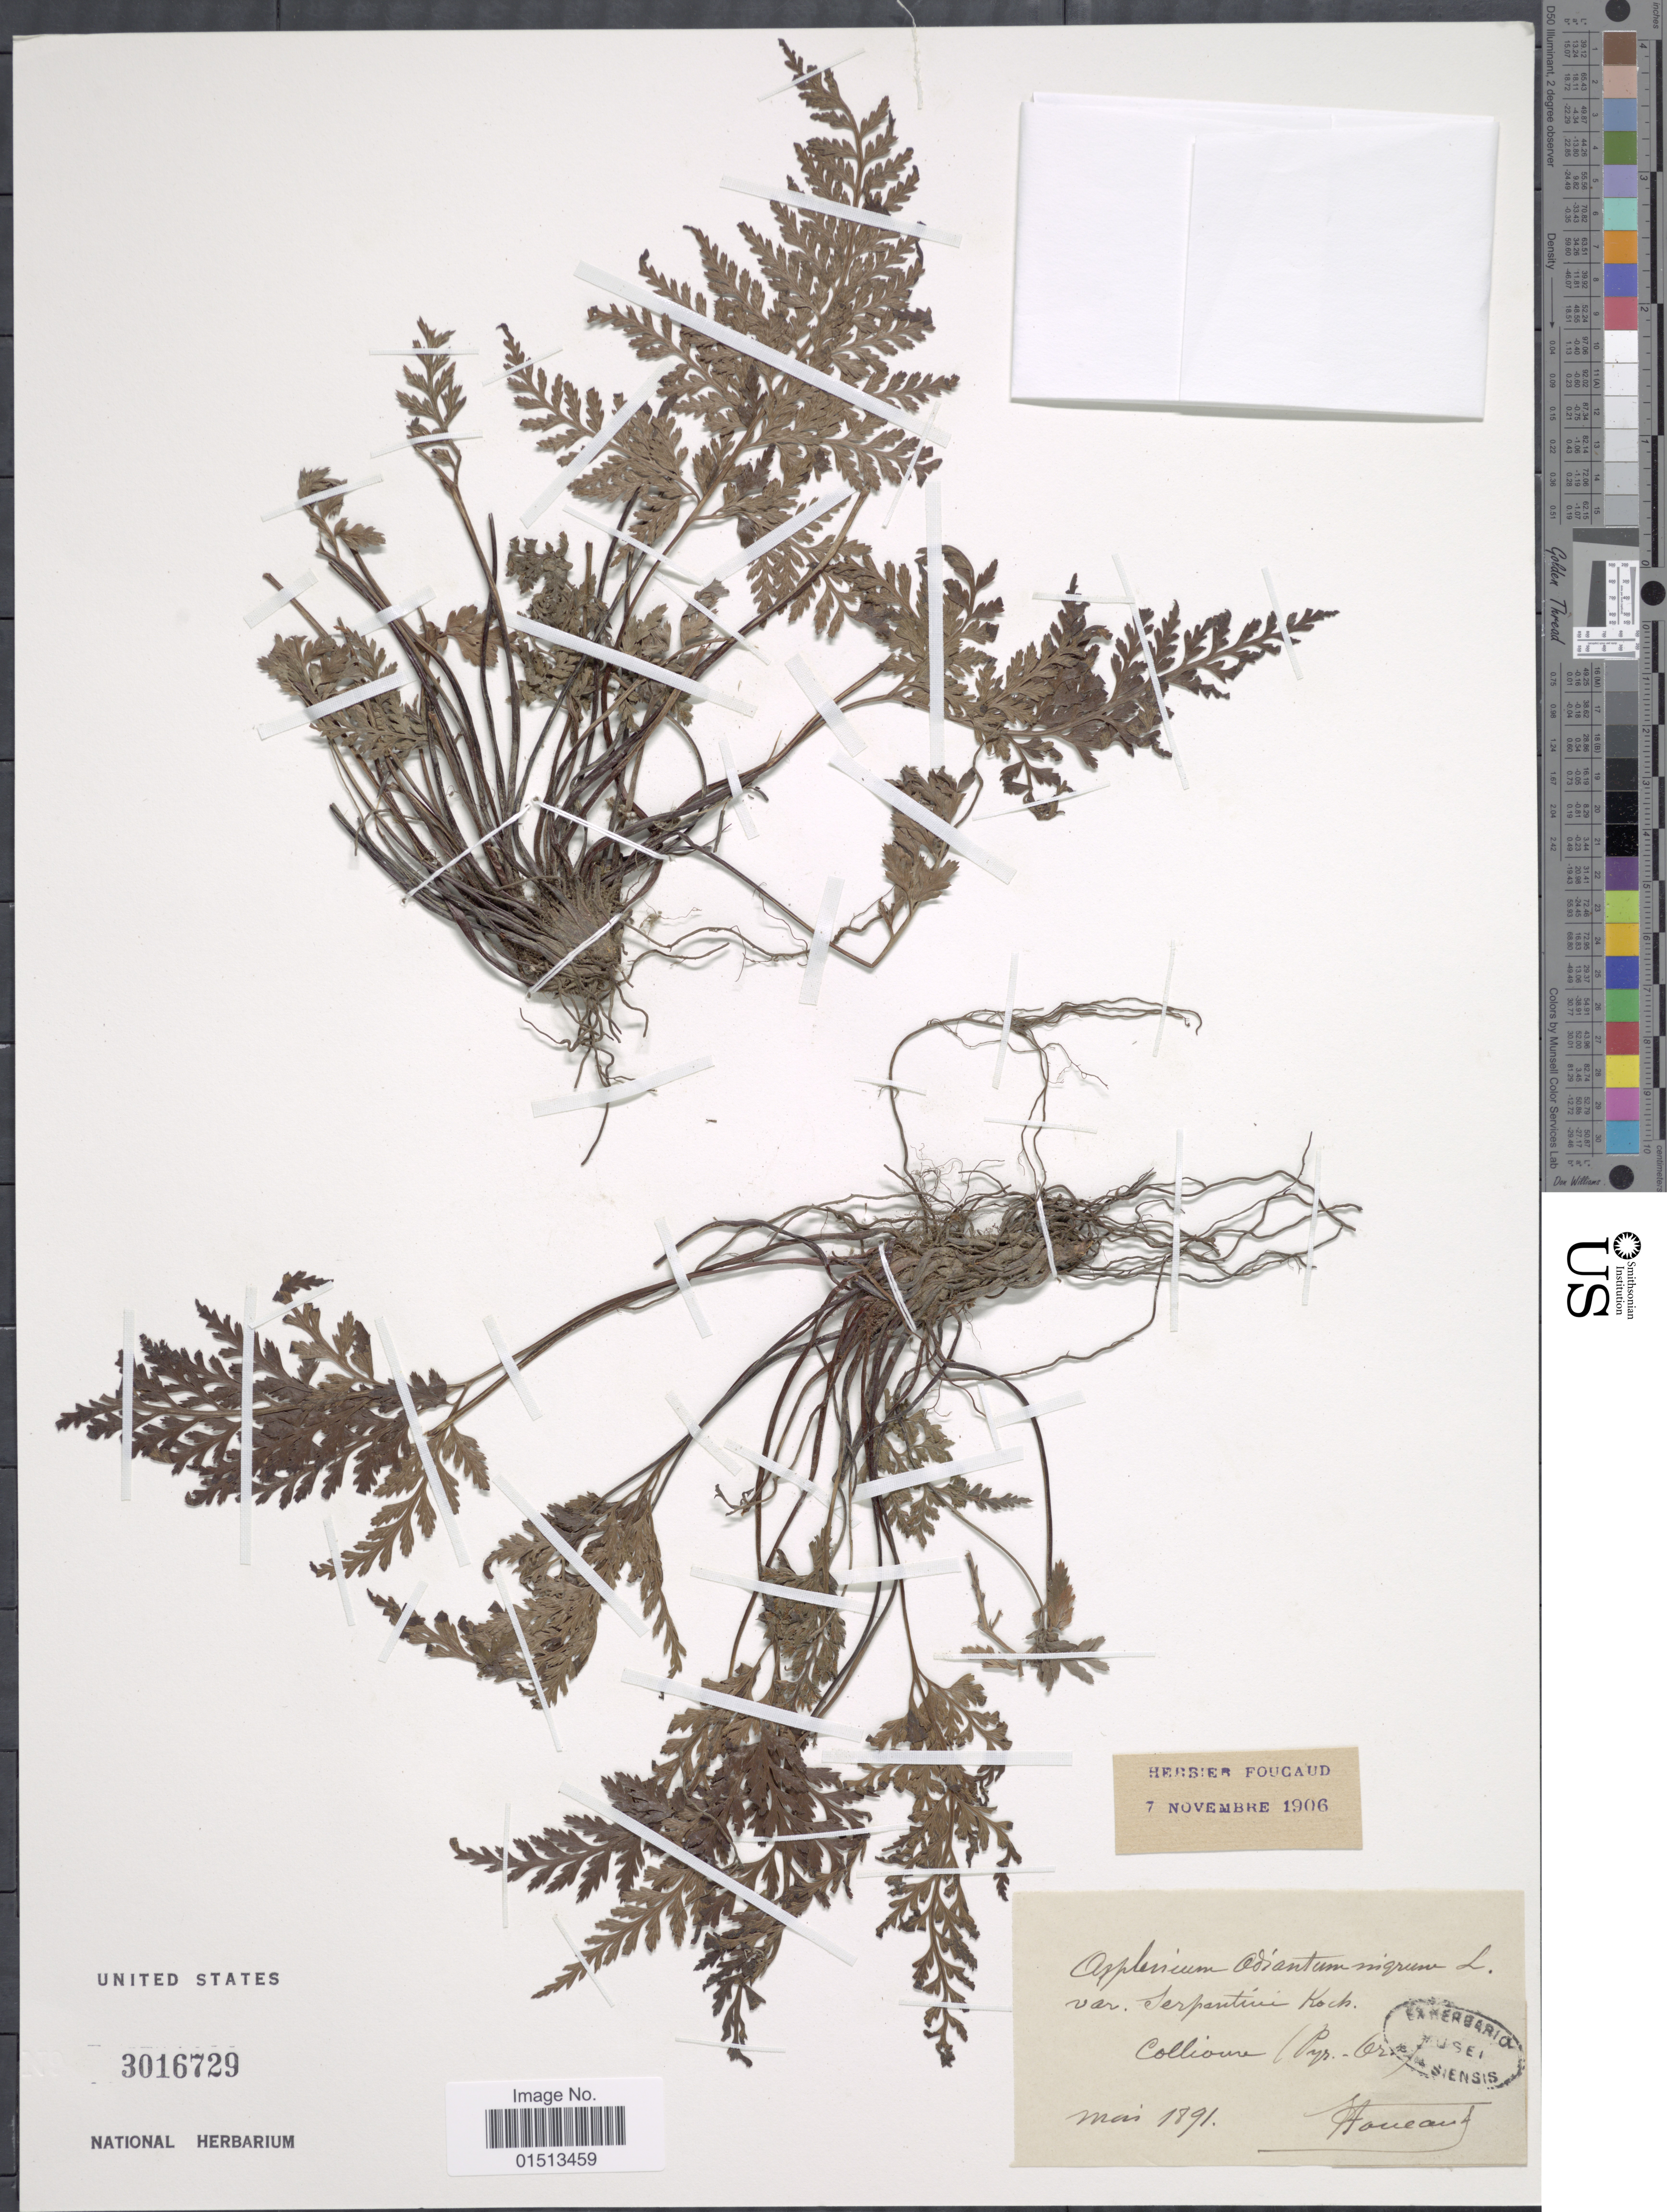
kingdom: Plantae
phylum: Tracheophyta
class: Polypodiopsida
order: Polypodiales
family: Aspleniaceae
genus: Asplenium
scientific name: Asplenium adiantum-nigrum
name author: L.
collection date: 1891-05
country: France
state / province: Occitanie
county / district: Pyrénées-Orientales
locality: Colliure. (Pyr. Or.)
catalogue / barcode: US 3016729